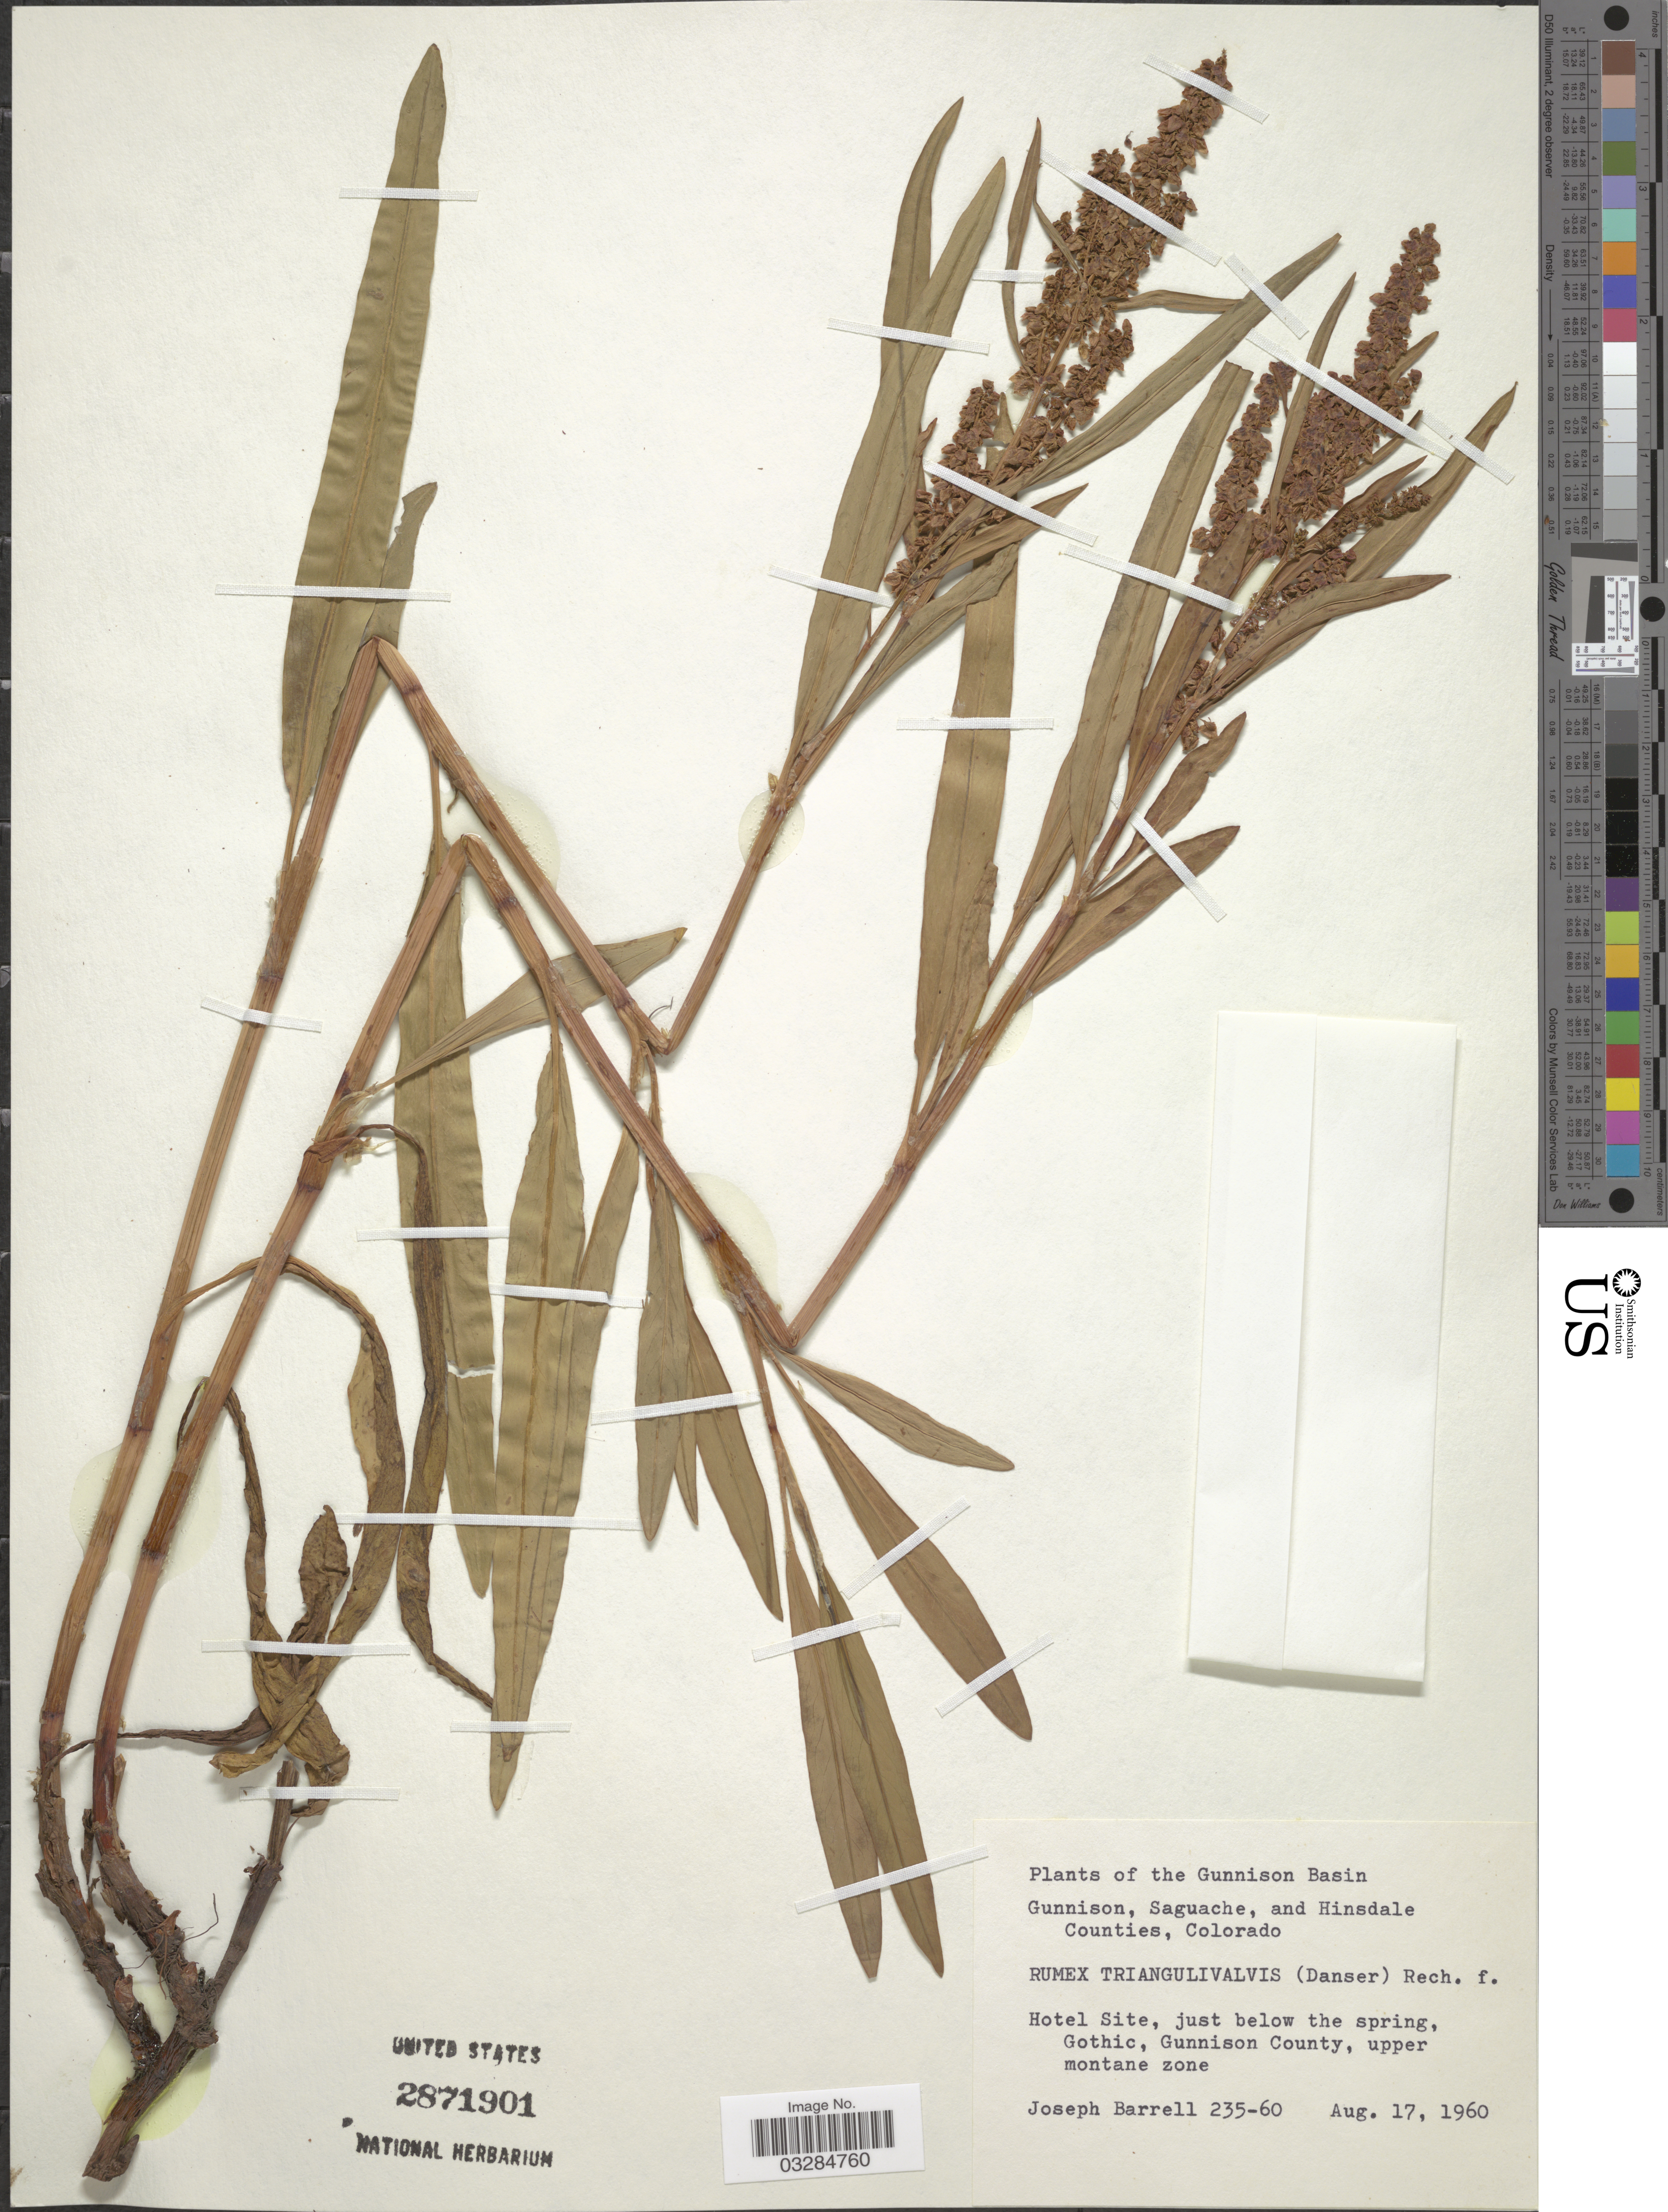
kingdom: Plantae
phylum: Tracheophyta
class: Magnoliopsida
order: Caryophyllales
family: Polygonaceae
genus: Rumex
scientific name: Rumex triangulivalvis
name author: (Danser) Rech. f.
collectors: J. Barrell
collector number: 235-60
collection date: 1960-08-17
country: United States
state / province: Colorado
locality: The Gunnison Basin. Hotel Site, just below the spring, Gothic, Gunnison County.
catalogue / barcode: US 2871901